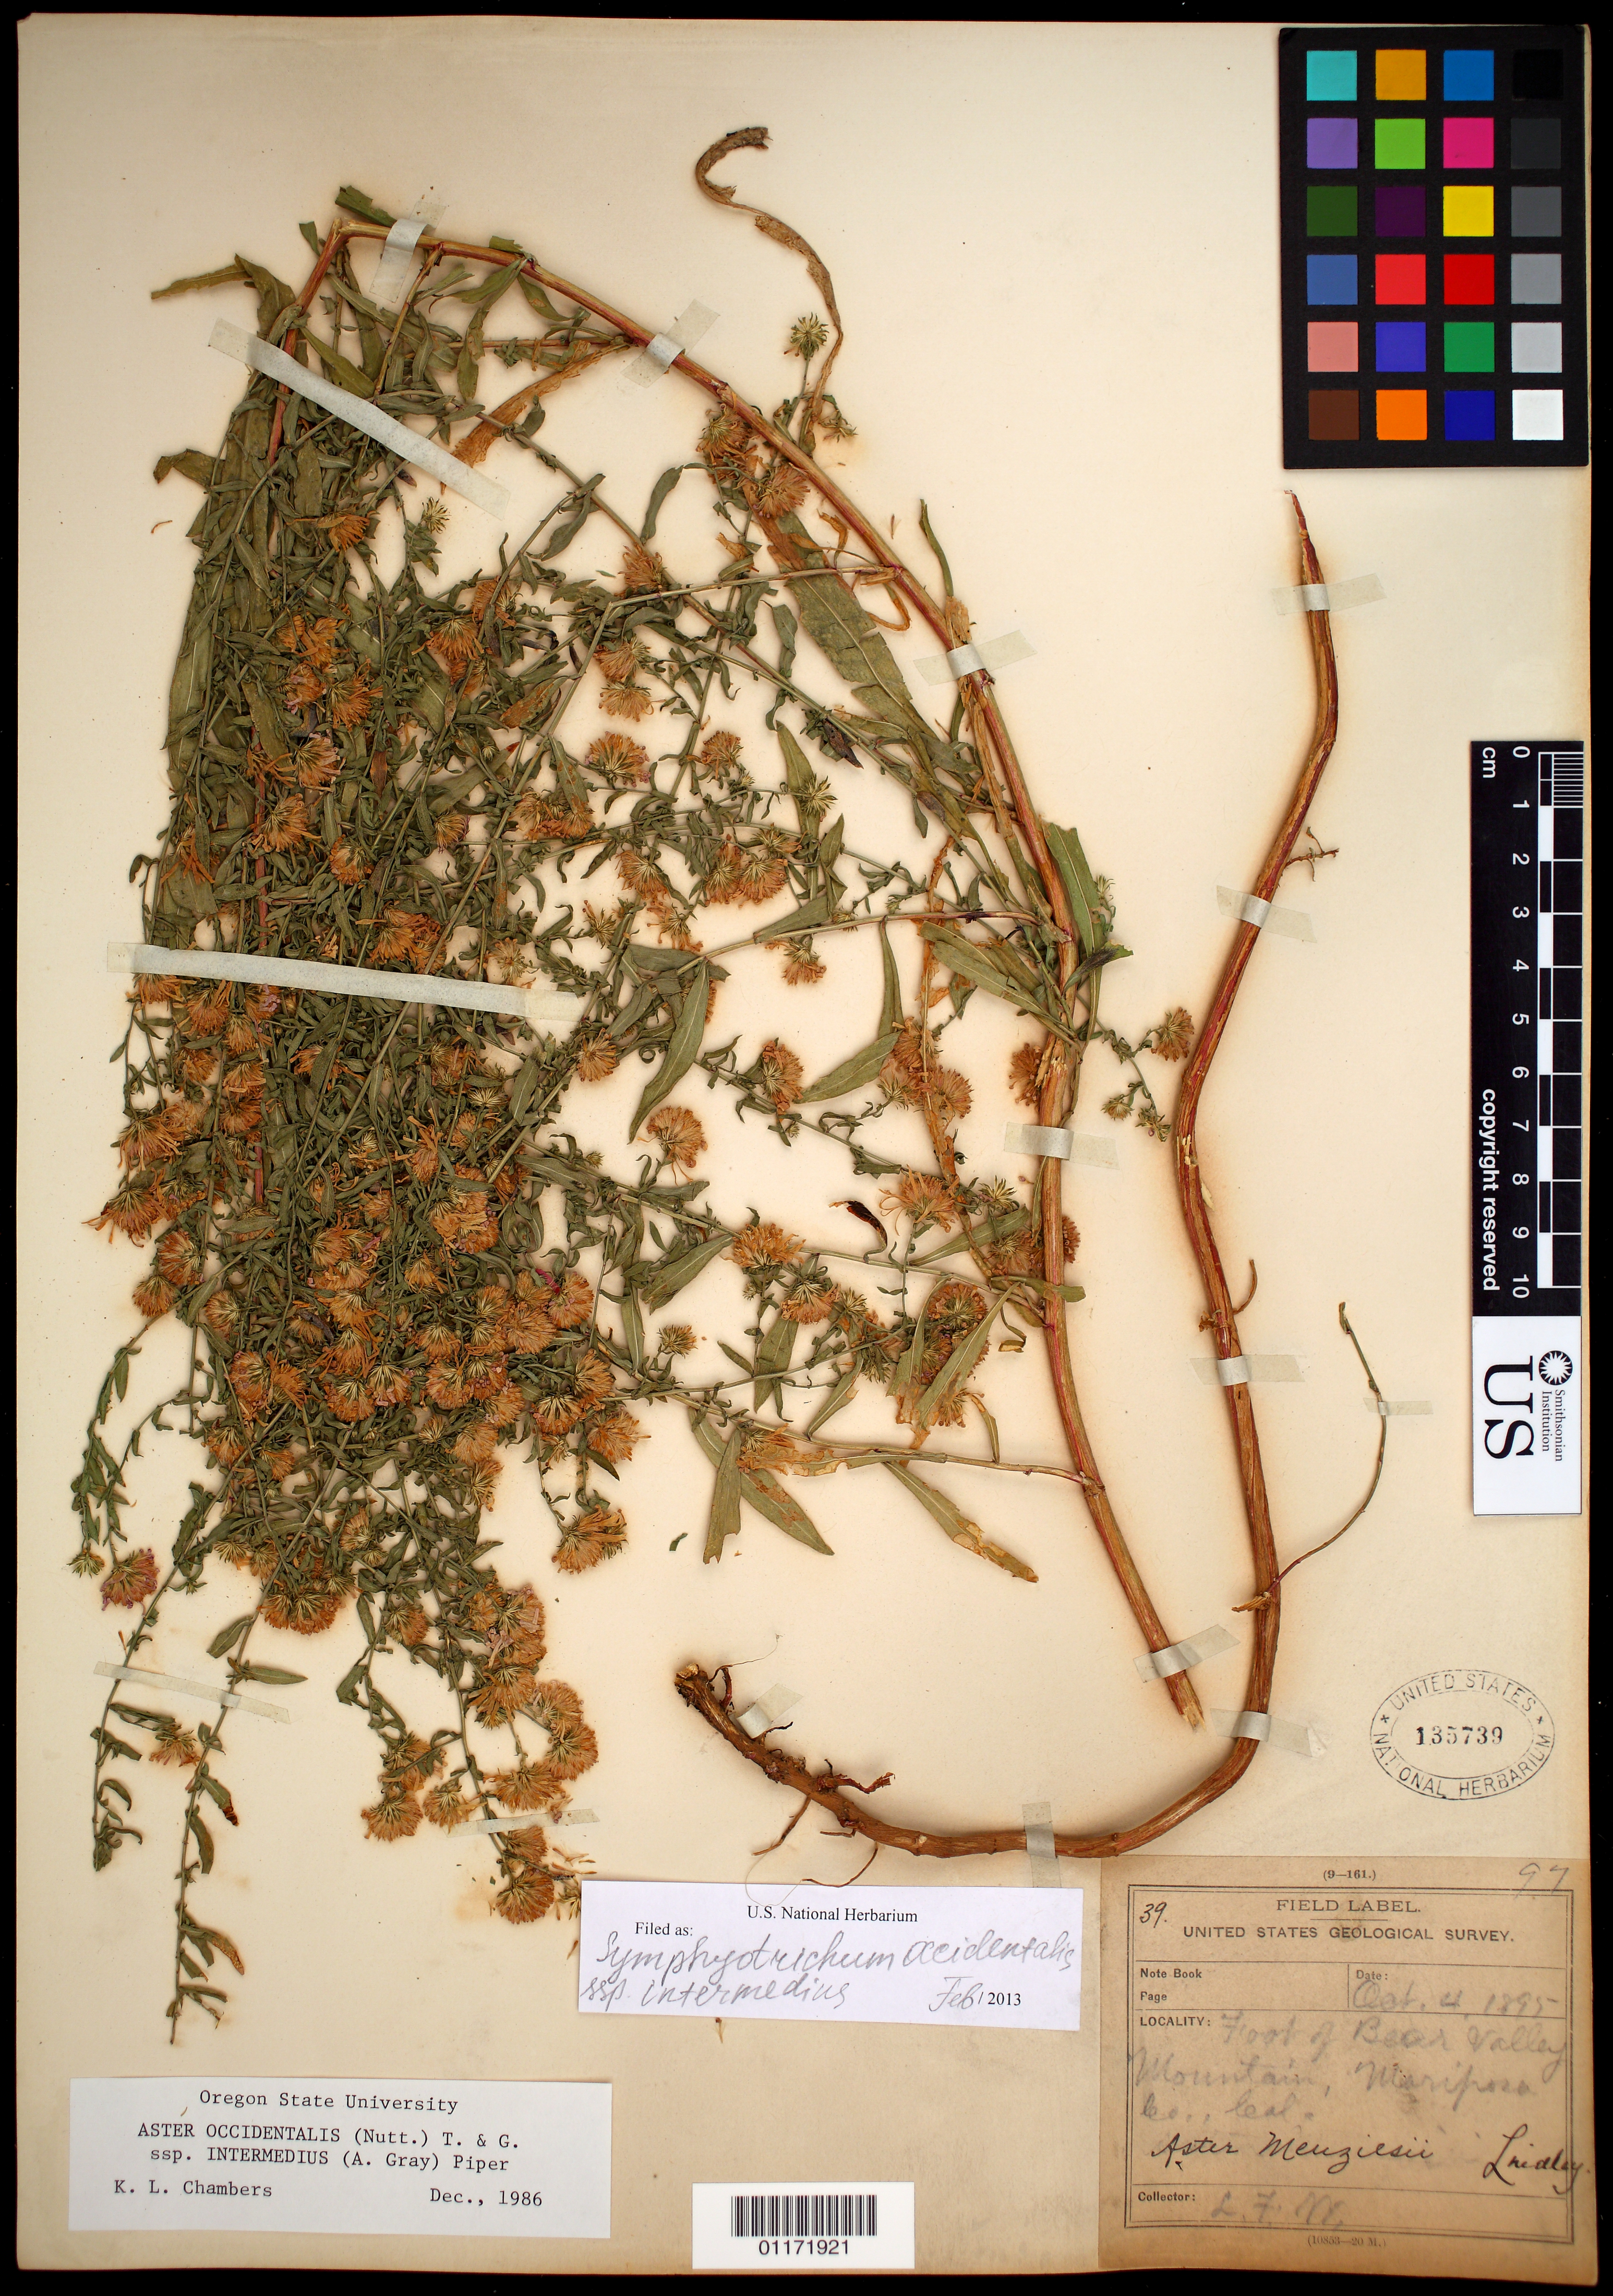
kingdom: Plantae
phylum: Tracheophyta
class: Magnoliopsida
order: Asterales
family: Asteraceae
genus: Symphyotrichum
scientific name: Symphyotrichum spathulatum var. intermedium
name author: (A. Gray) G.L. Nesom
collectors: L. F. Ward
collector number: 39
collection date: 1895-10-04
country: United States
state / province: California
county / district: Mariposa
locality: Foot of bear Valley Mountain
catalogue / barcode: US 135739